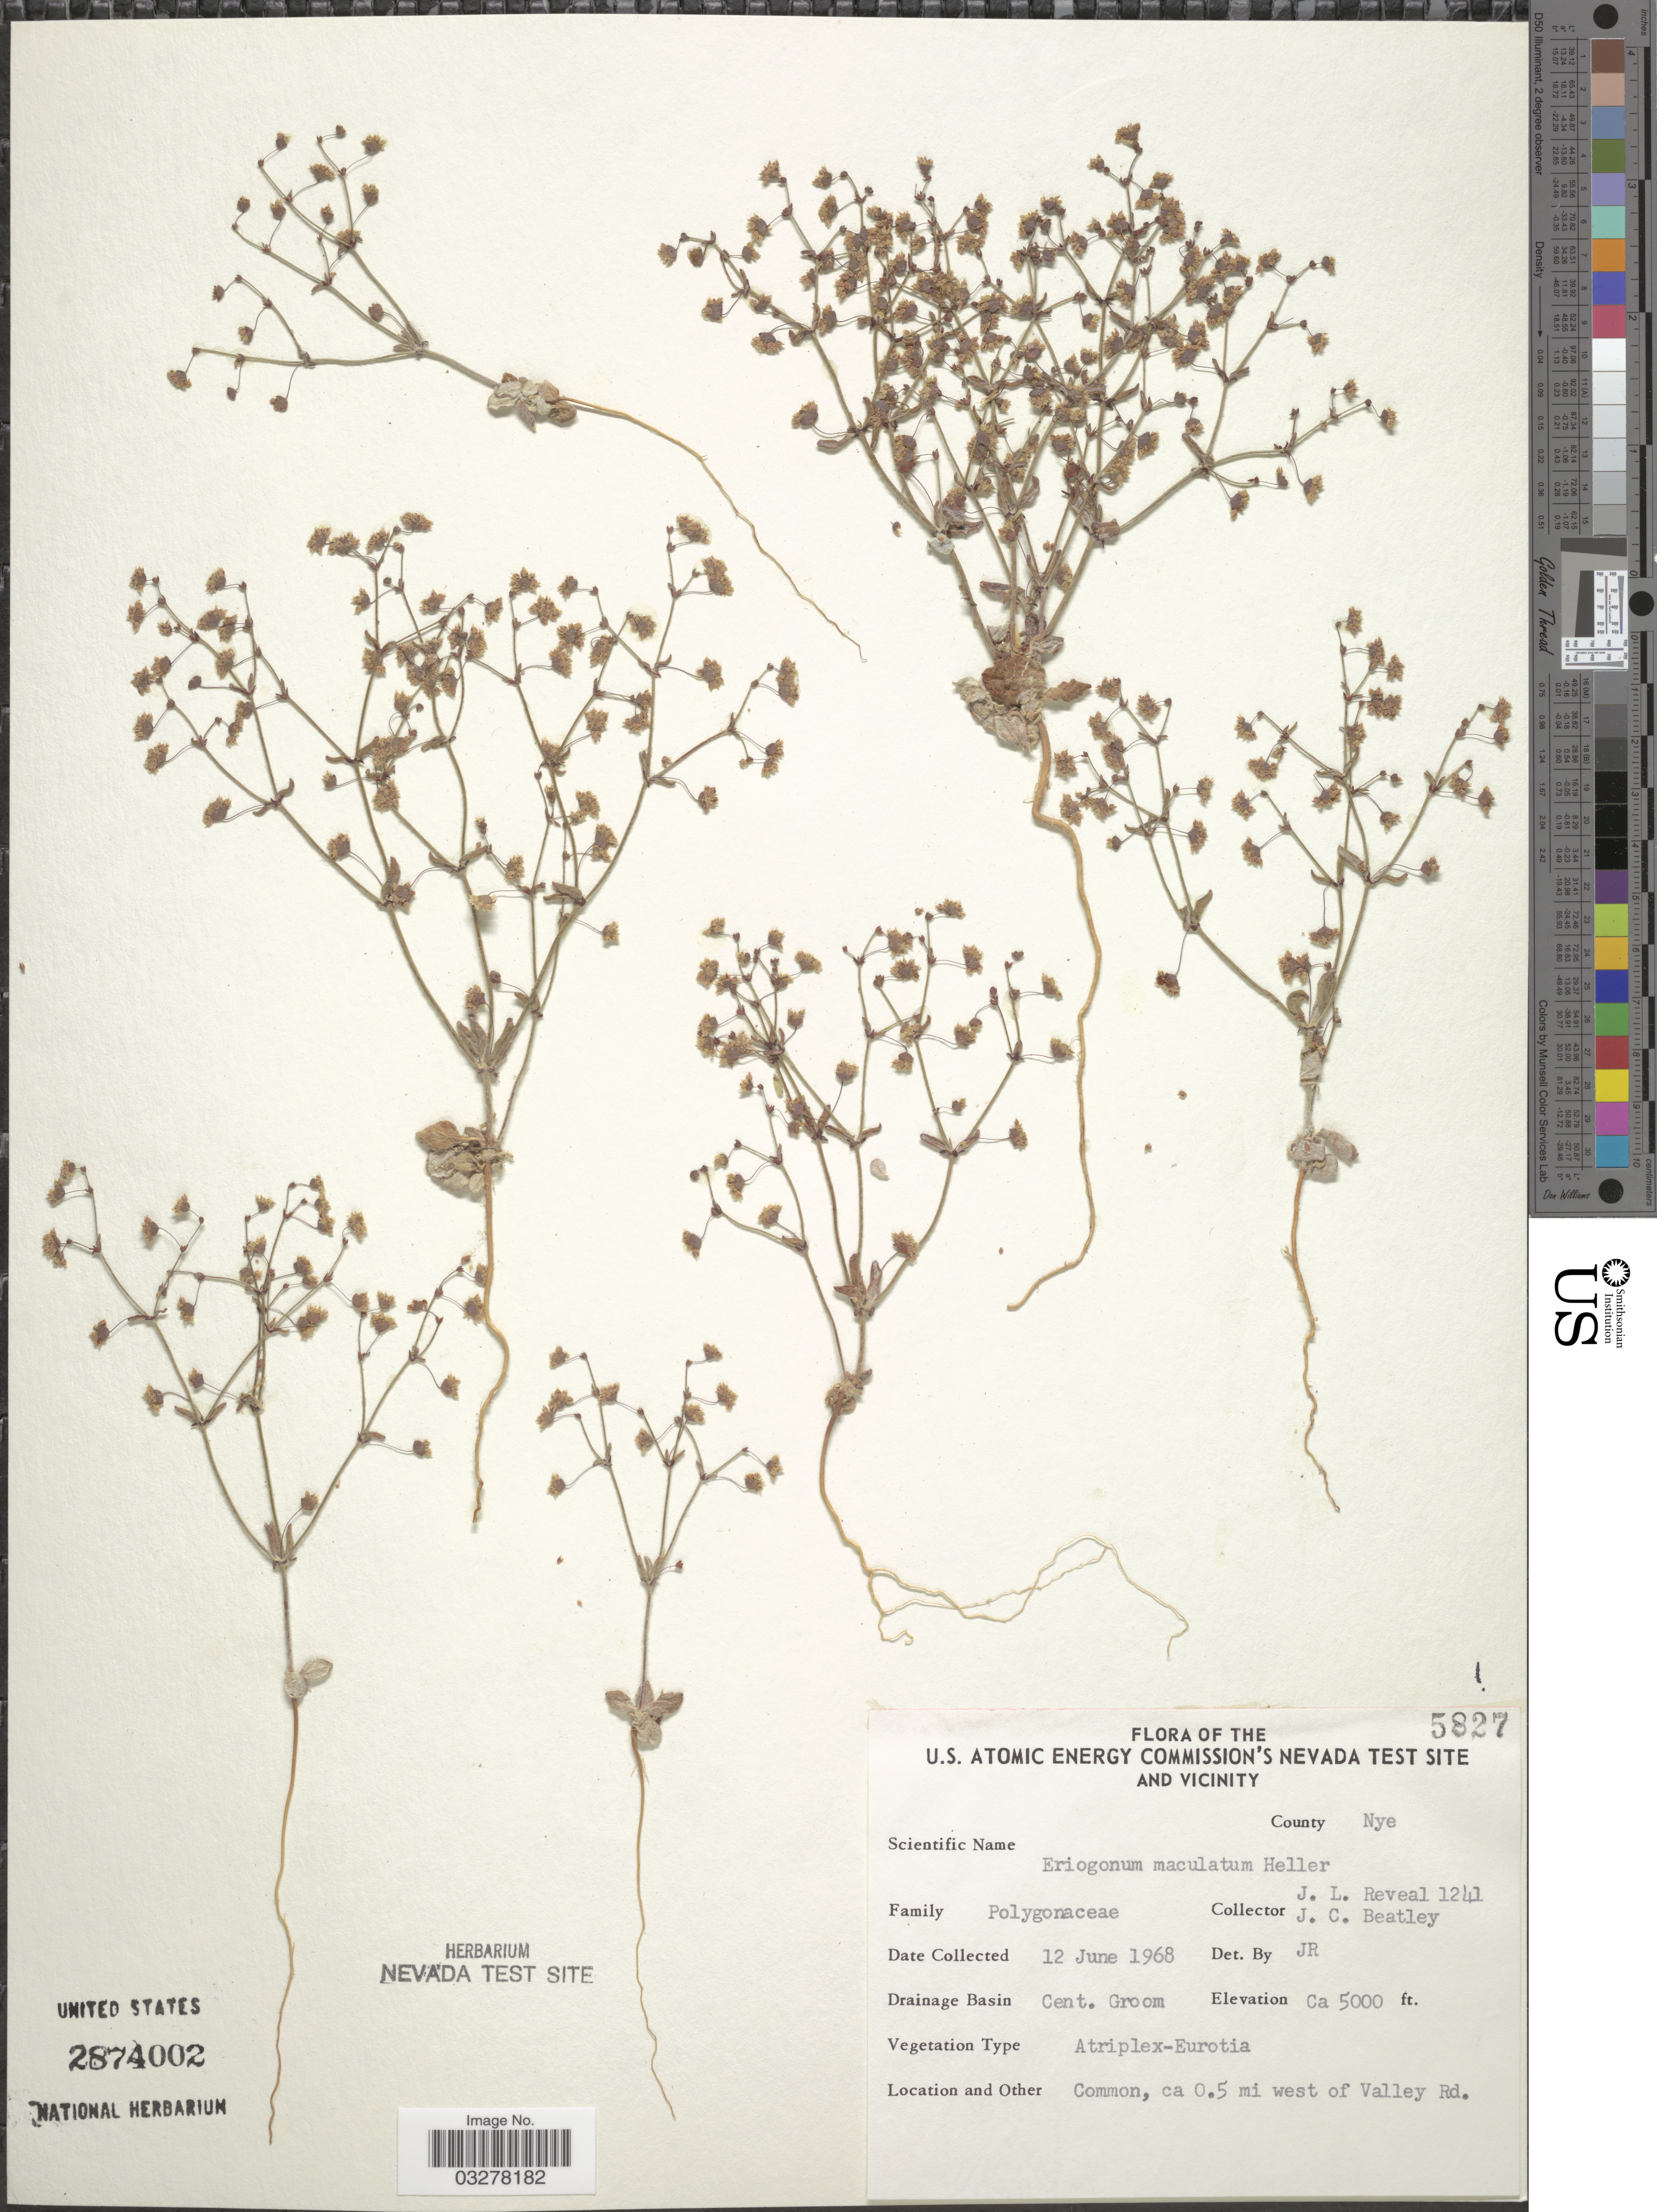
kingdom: Plantae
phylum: Tracheophyta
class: Magnoliopsida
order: Caryophyllales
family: Polygonaceae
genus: Eriogonum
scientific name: Eriogonum maculatum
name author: A. Heller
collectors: J. L. Reveal & J. C. Beatley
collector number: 1241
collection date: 1968-06-12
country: United States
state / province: Nevada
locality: The U.S. Atomic Energy Commission's Nevada Test Site and Vicinity. County Nye. Drainage Basin Cent. Groom. Ca 0.5 mi west of Valley Rd.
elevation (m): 1524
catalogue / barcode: US 2874002